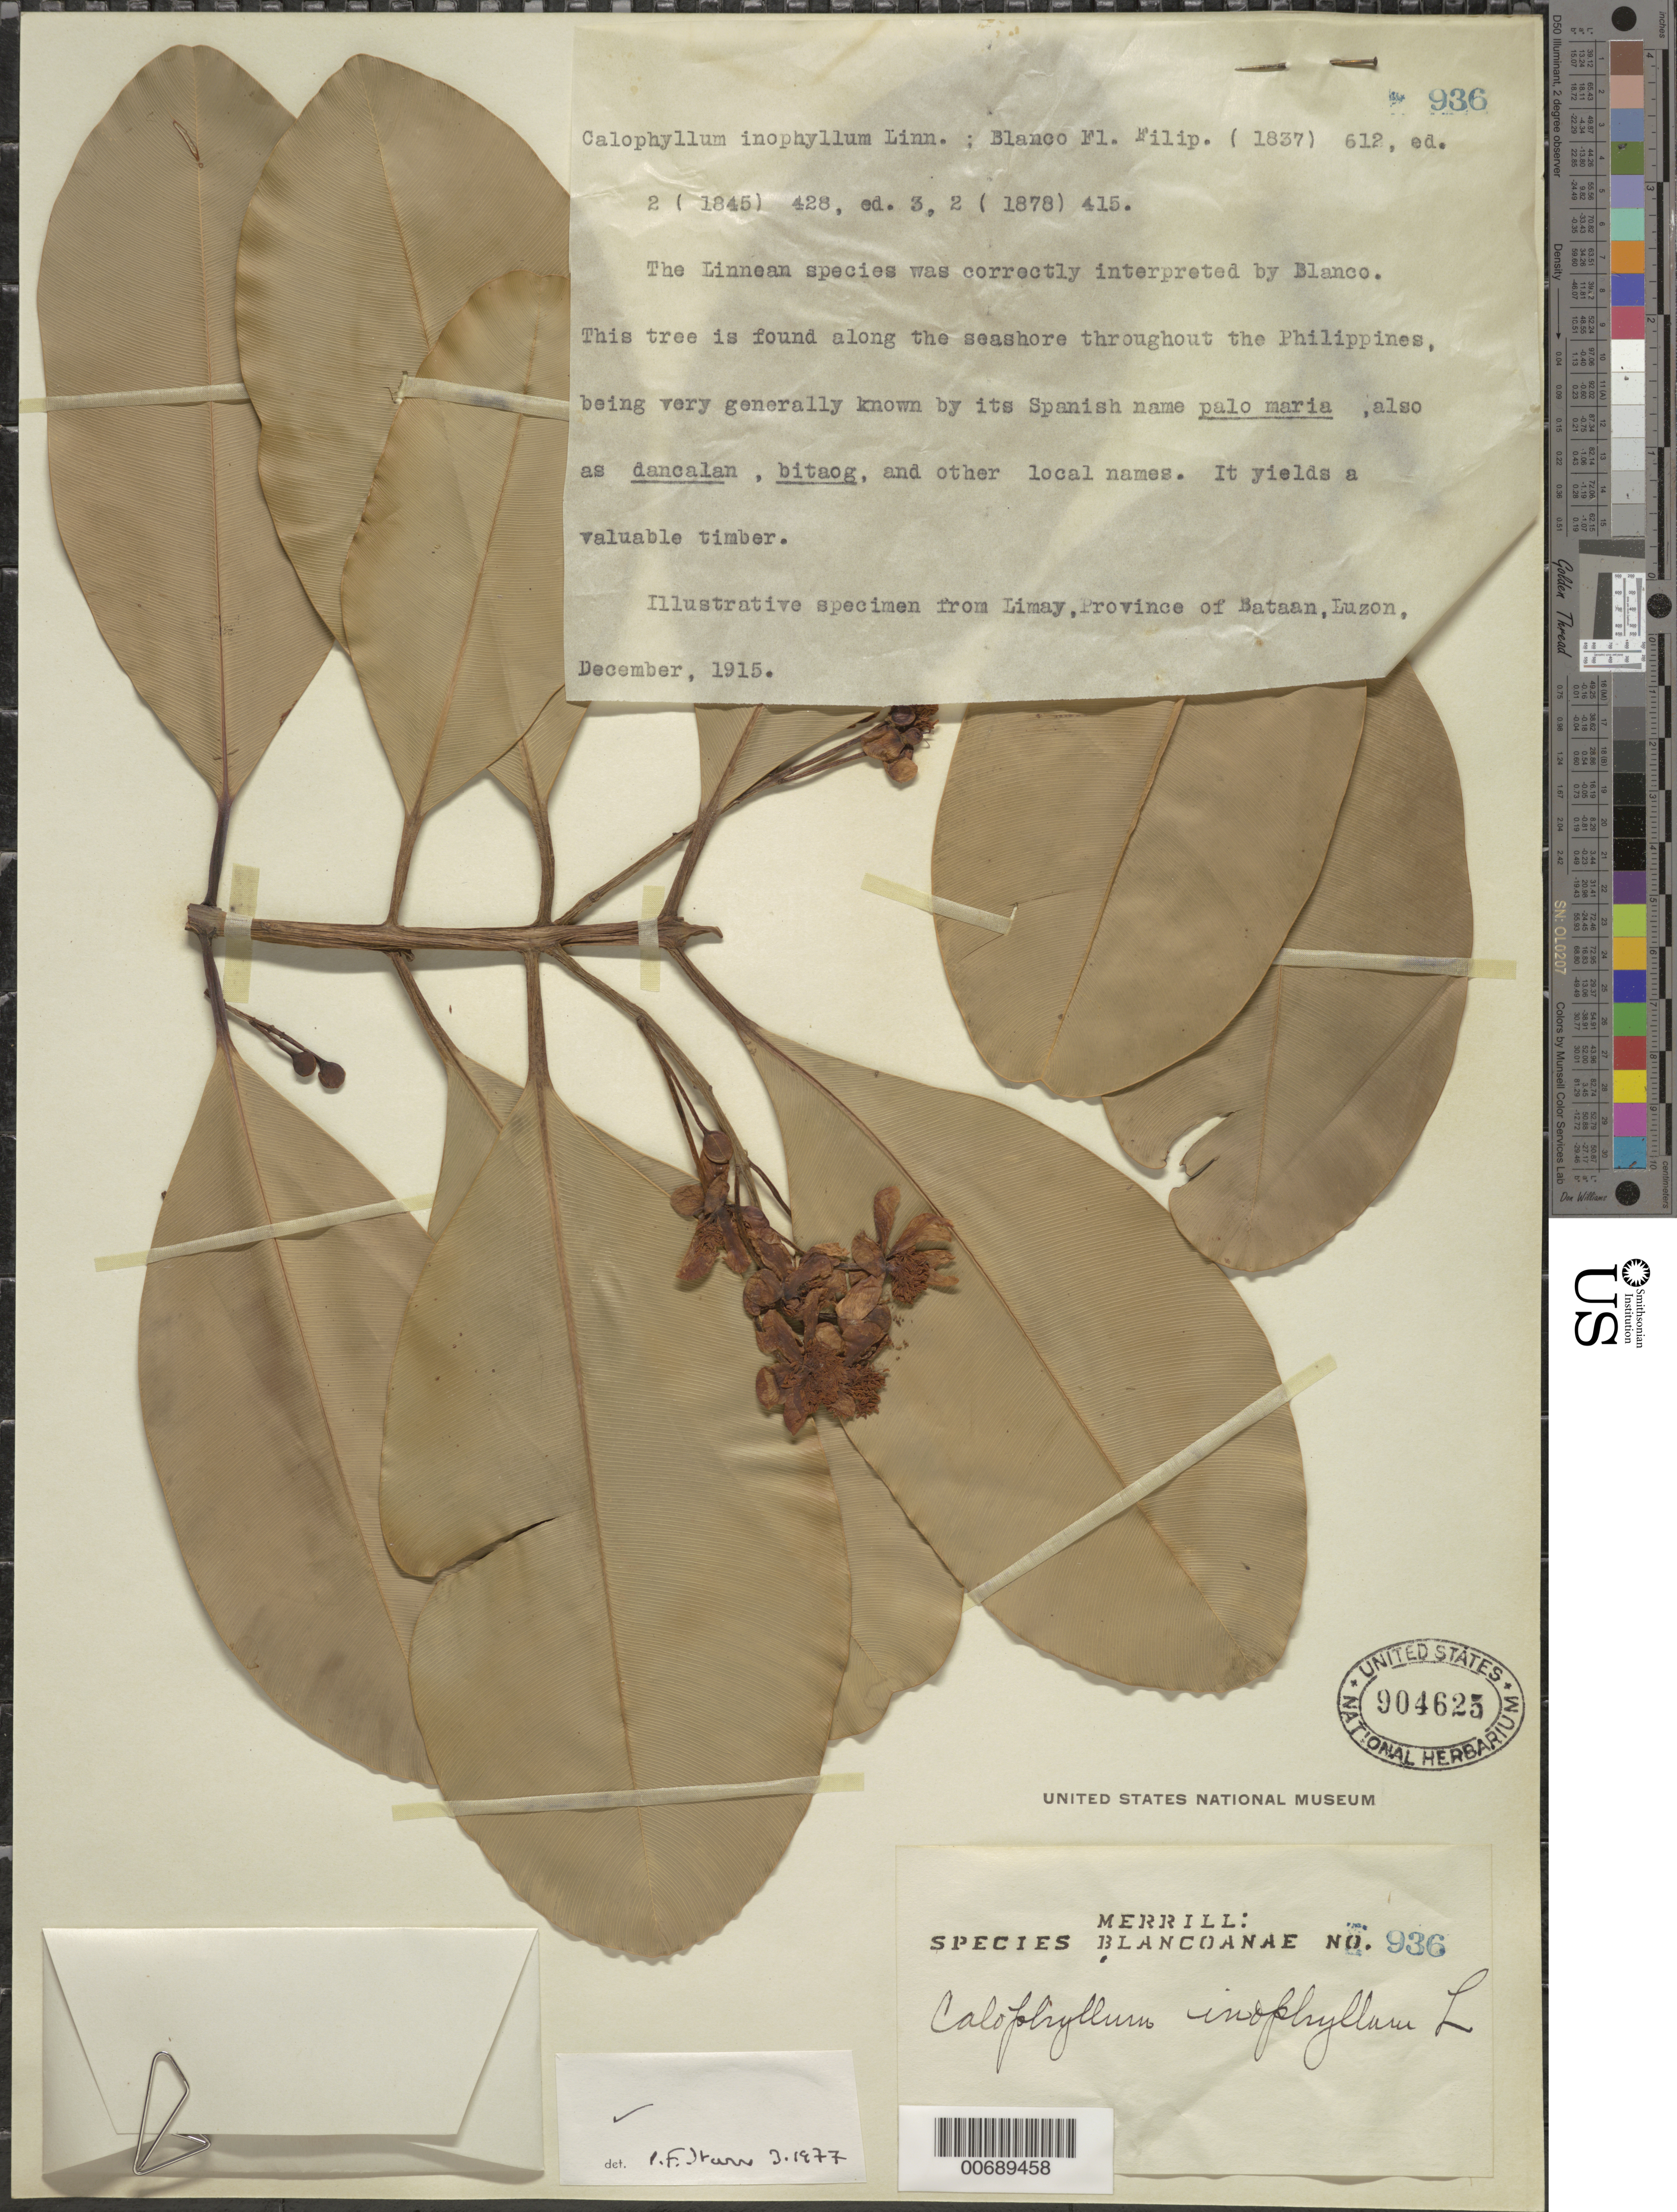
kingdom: Plantae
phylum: Tracheophyta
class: Magnoliopsida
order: Malpighiales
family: Calophyllaceae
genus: Calophyllum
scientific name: Calophyllum inophyllum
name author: L.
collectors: E. D. Merrill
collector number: Sp. Blancoan. 0936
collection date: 1915-12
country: Philippines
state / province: Central Luzon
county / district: Bataan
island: Luzon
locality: Limay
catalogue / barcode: US 904625